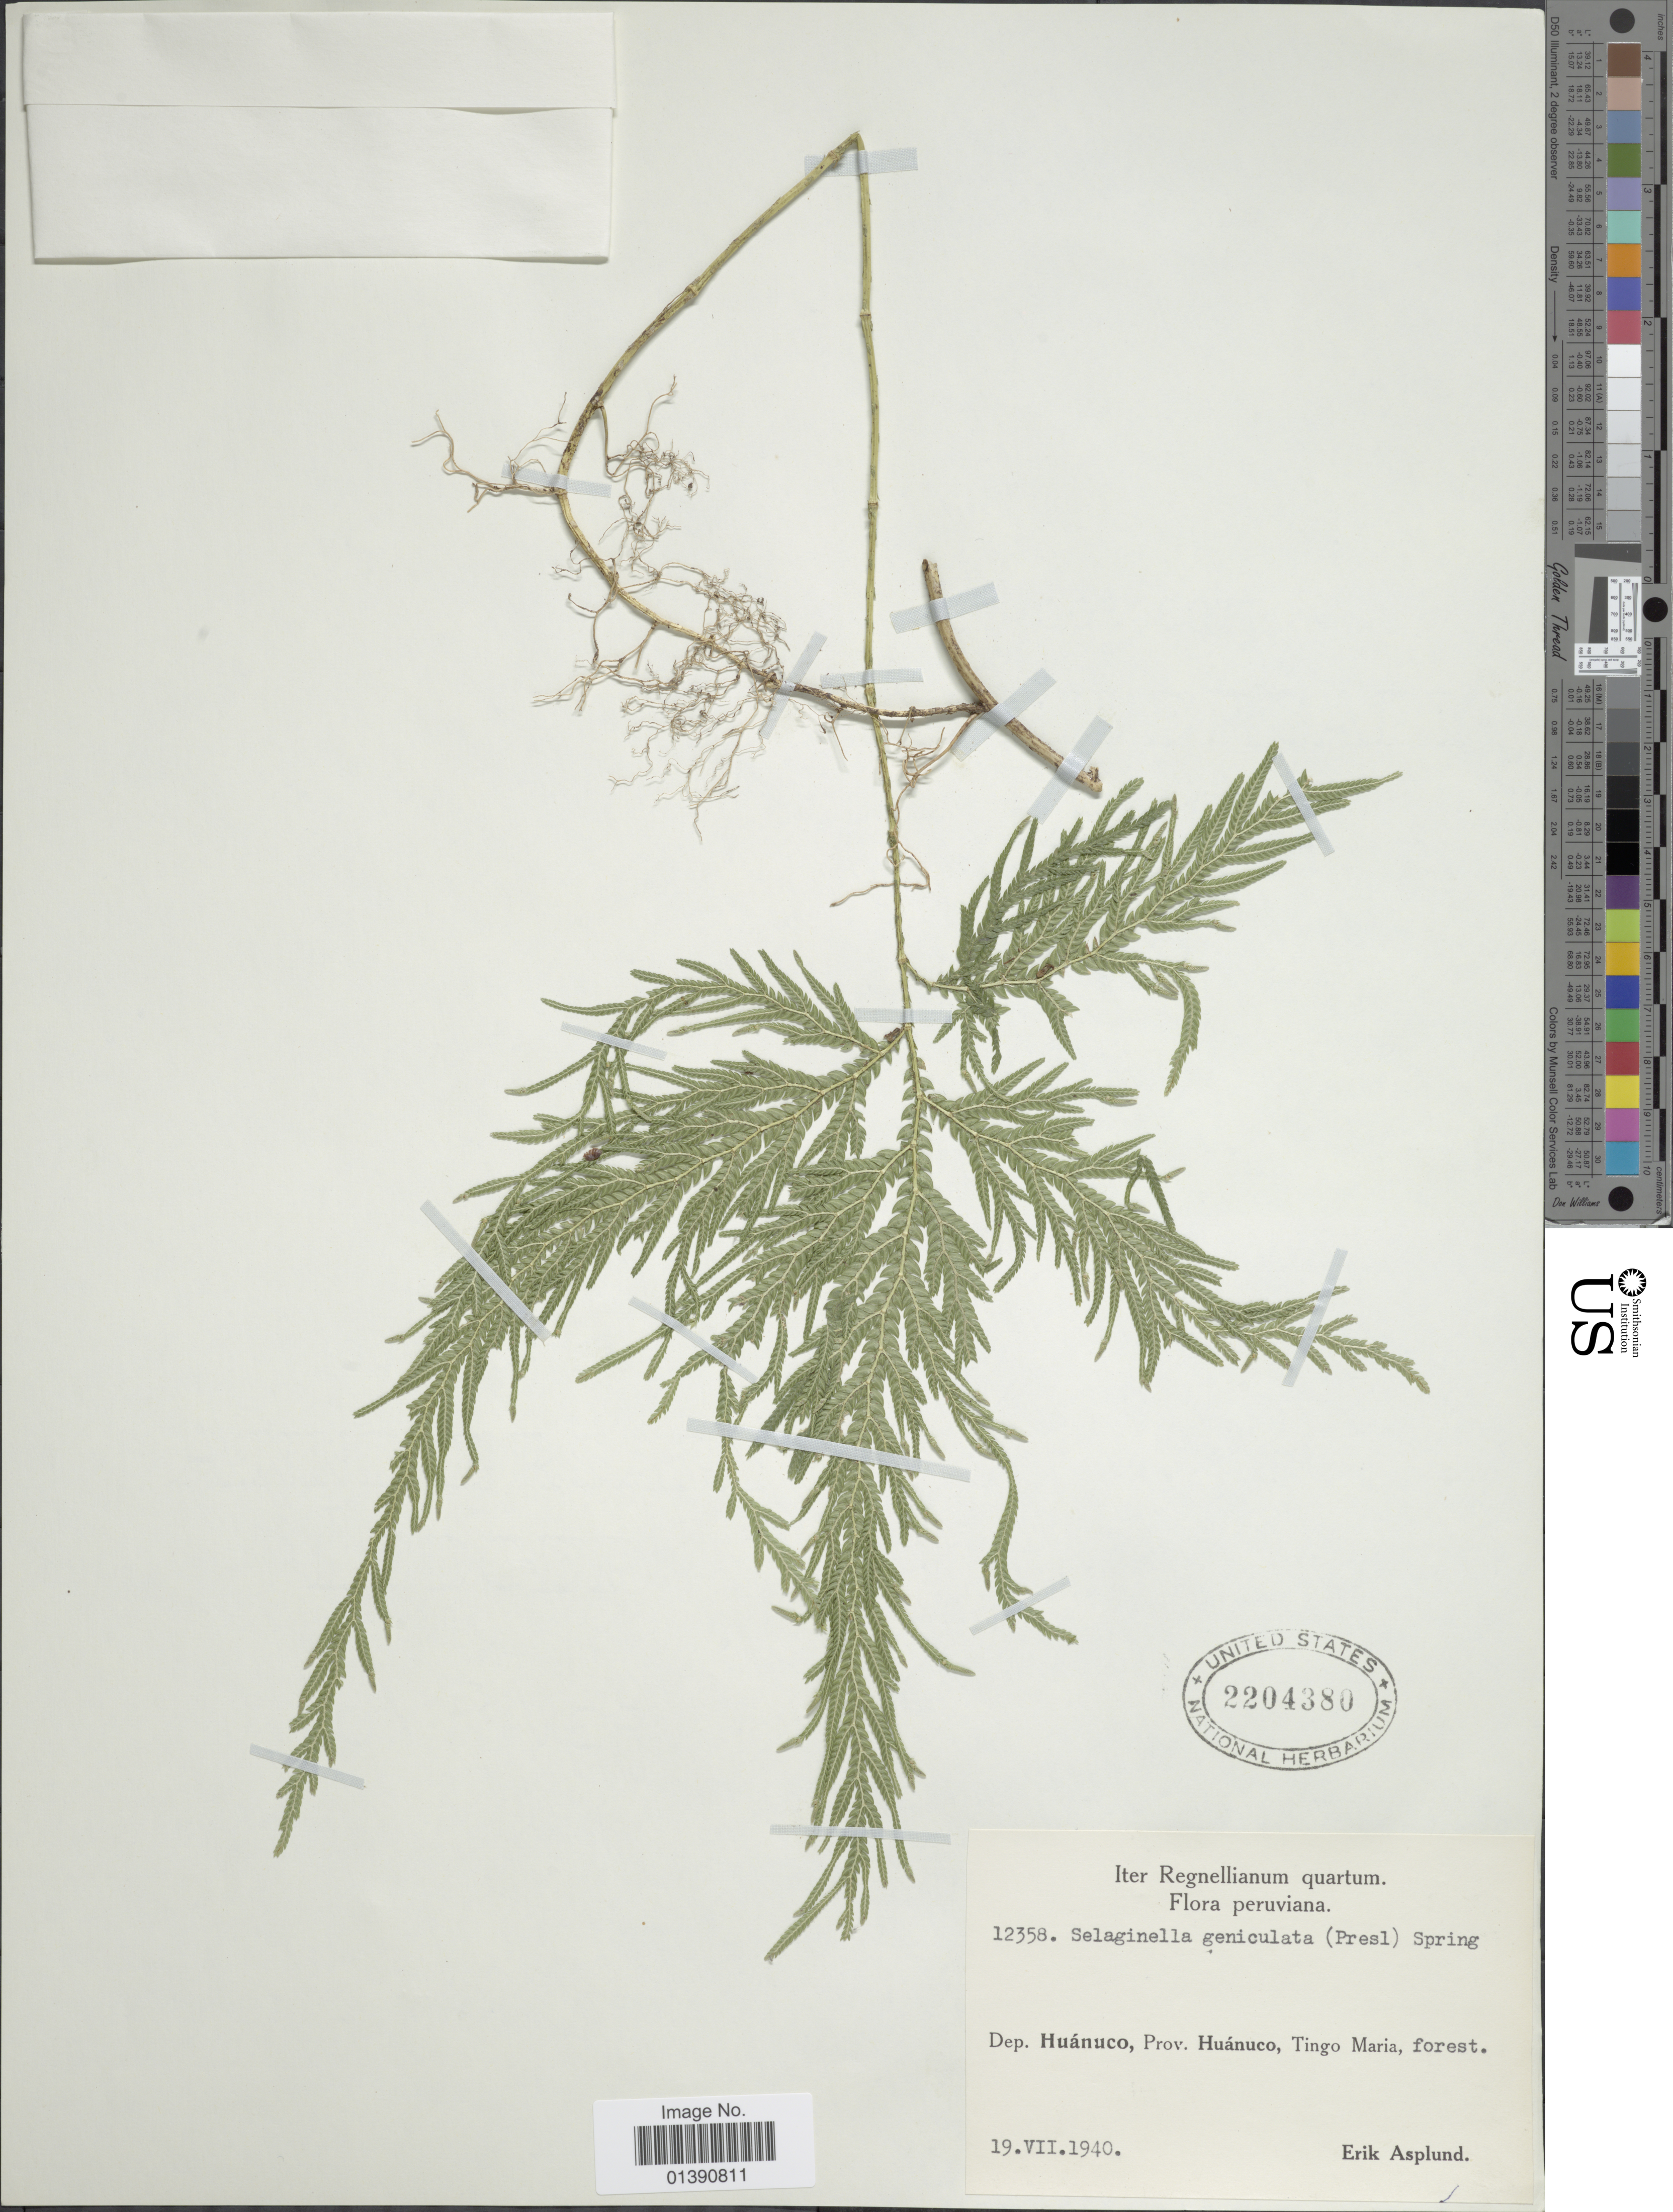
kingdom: Plantae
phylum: Tracheophyta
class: Lycopodiopsida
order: Selaginellales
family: Selaginellaceae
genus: Selaginella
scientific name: Selaginella geniculata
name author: (C. Presl) Spring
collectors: E. Asplund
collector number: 12358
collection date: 1940-07-19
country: Peru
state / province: Huánuco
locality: Tingo Maria forest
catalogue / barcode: US 2204380